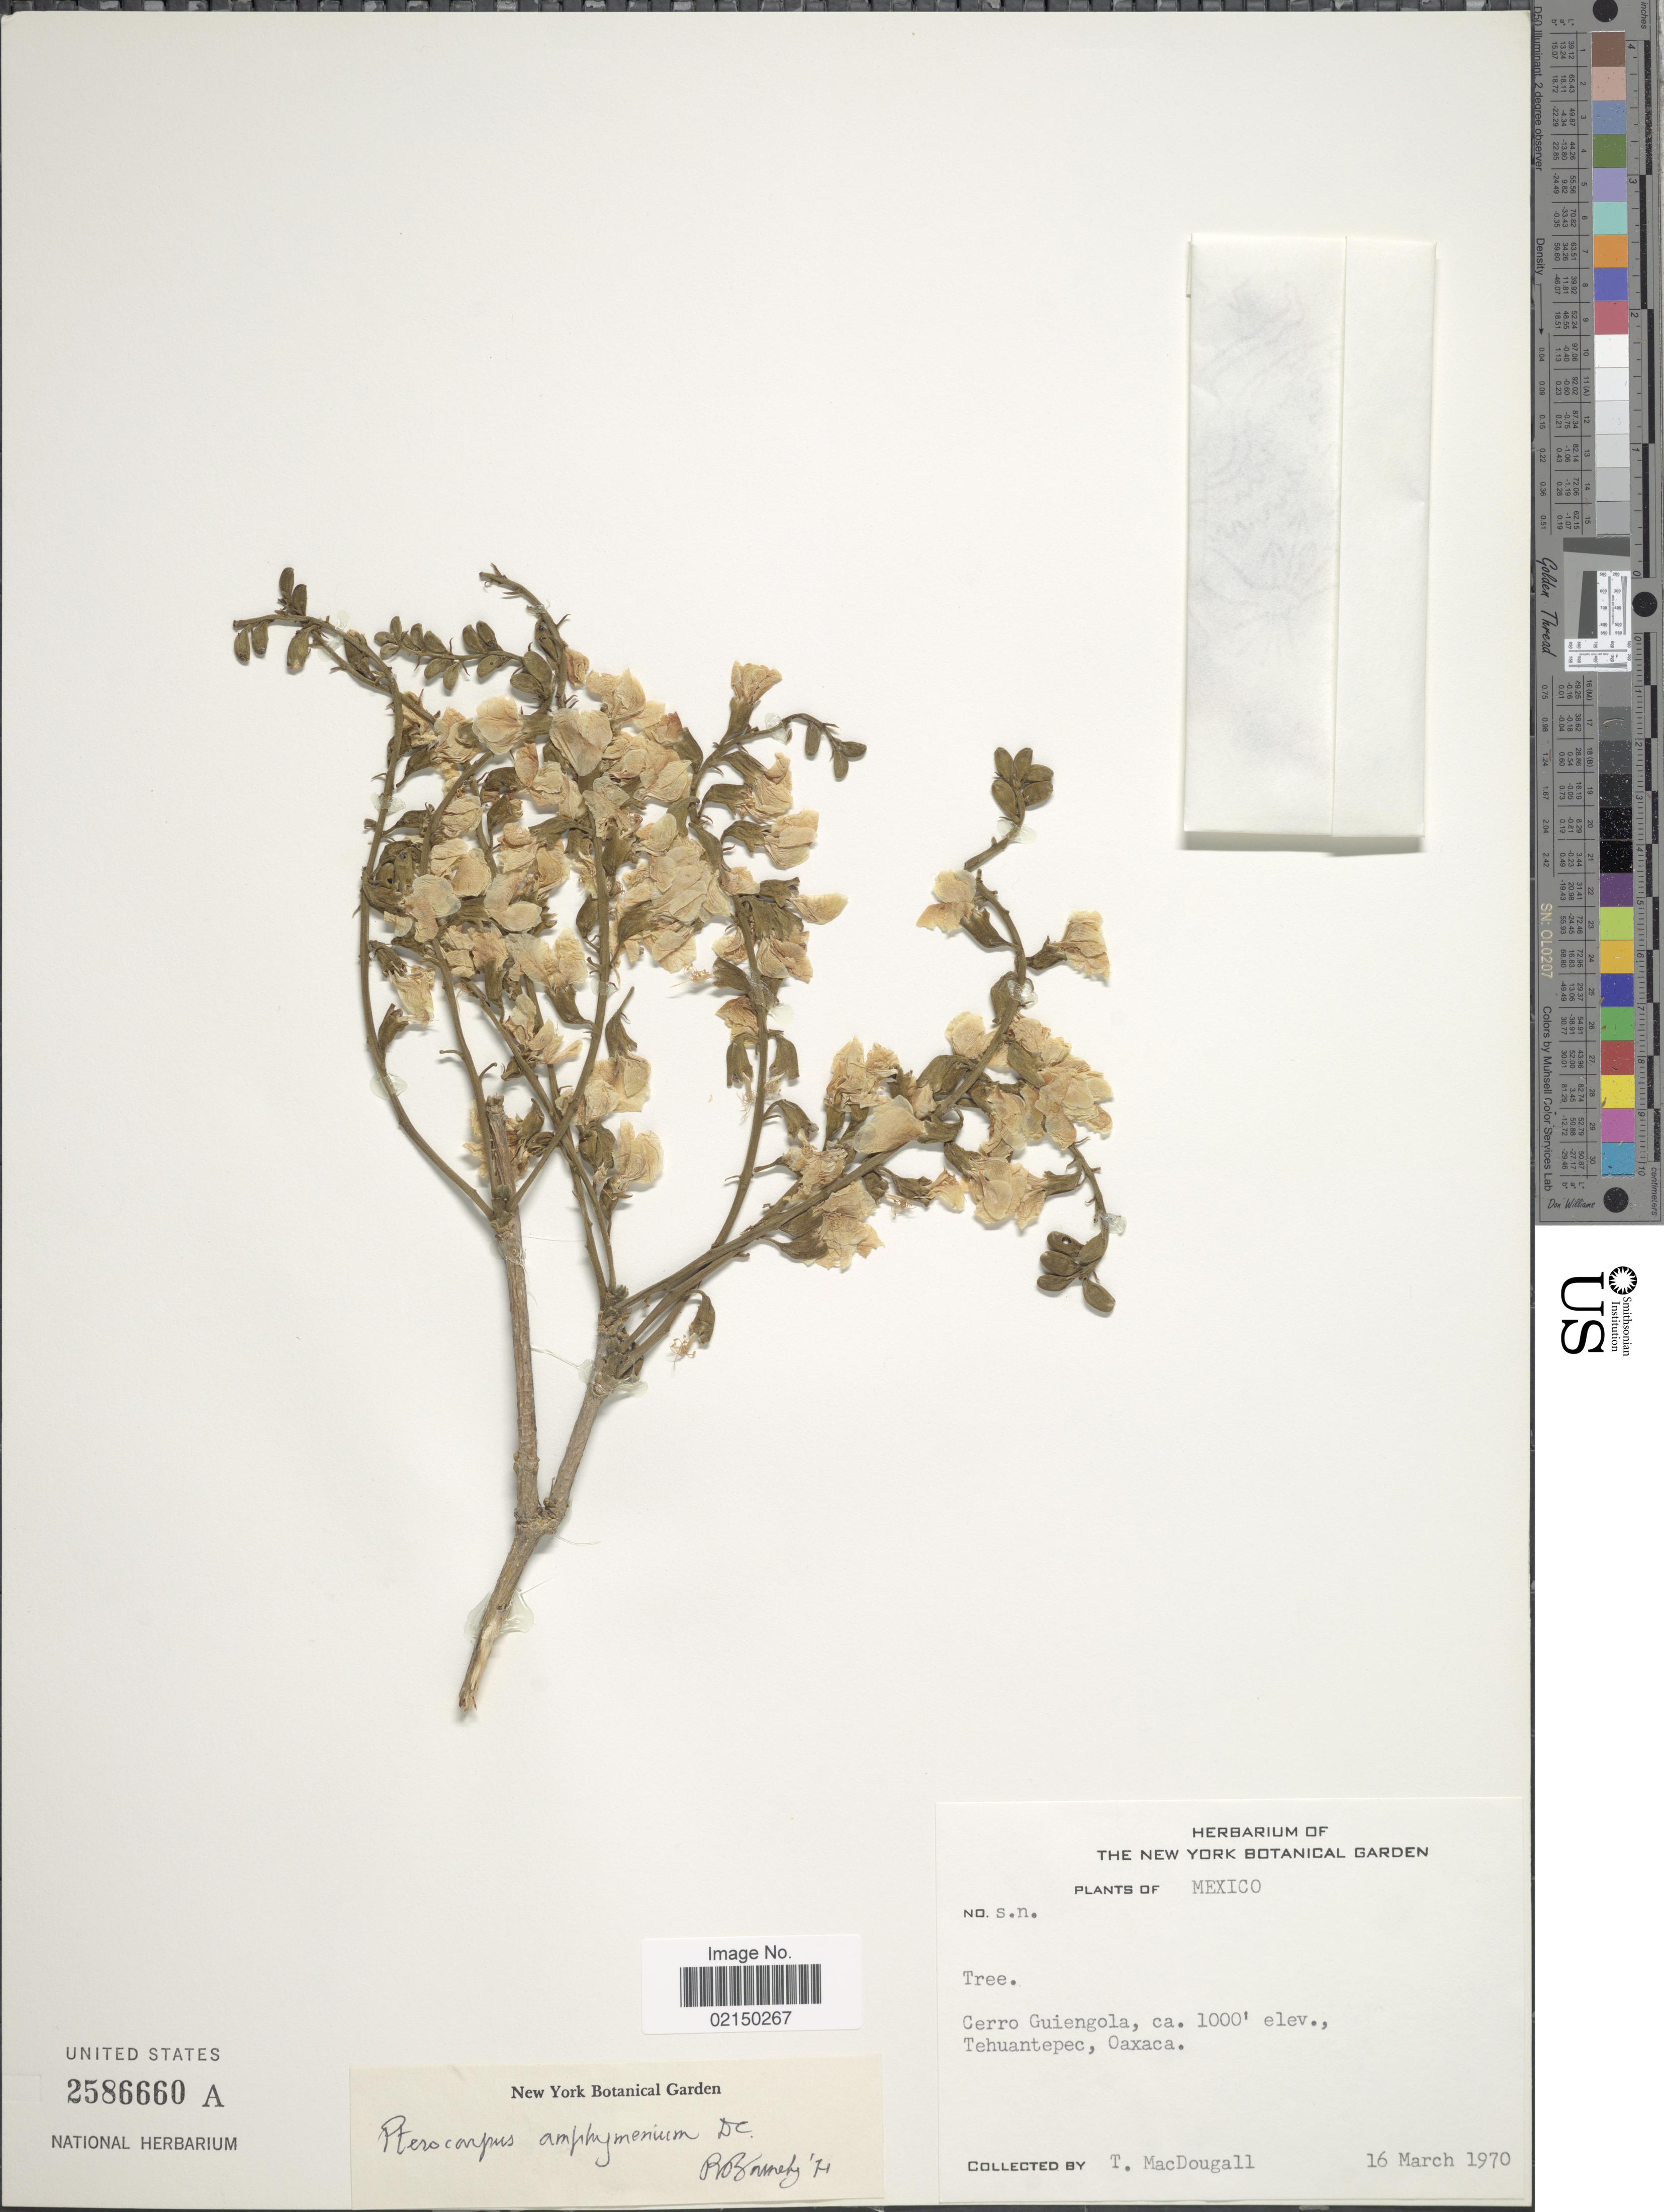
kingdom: Plantae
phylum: Tracheophyta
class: Magnoliopsida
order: Fabales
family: Fabaceae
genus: Pterocarpus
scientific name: Pterocarpus orbiculatus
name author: DC.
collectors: T. B. MacDougall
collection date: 1970-03-16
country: Mexico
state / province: Oaxaca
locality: Cerro Guiengoa, Tehuantepec.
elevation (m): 305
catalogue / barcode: US 2586660A